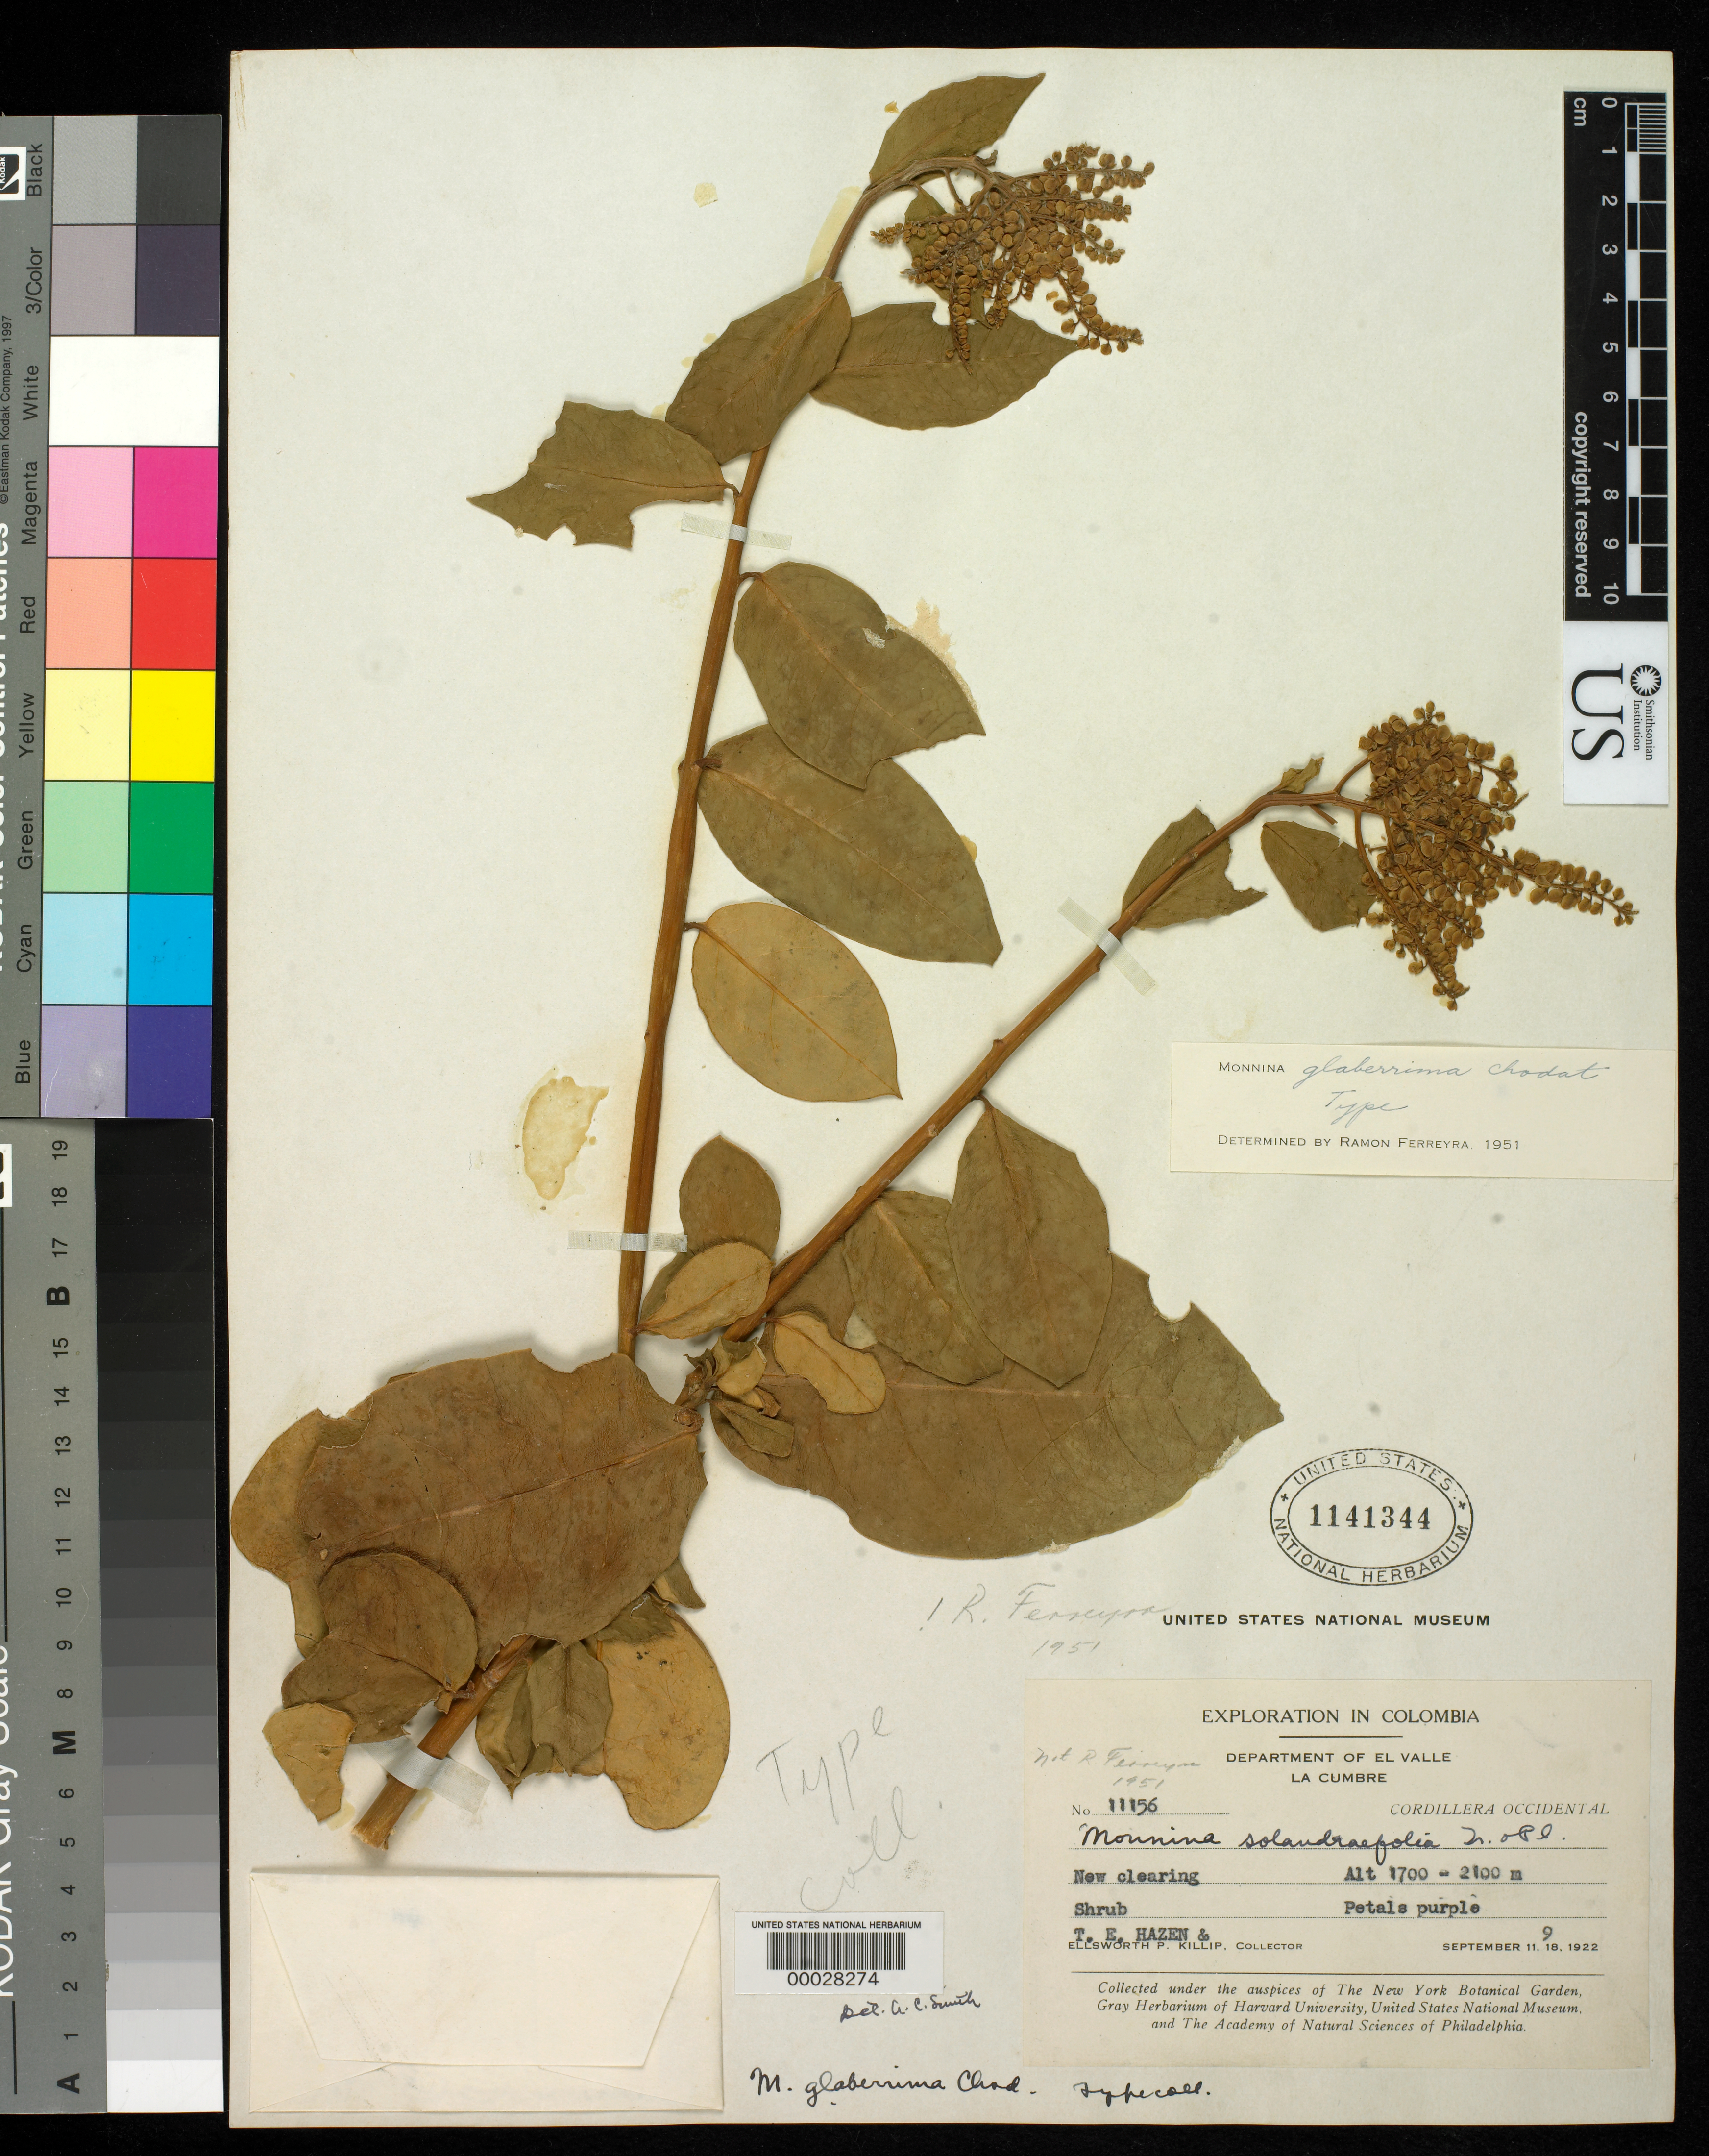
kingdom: Plantae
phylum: Tracheophyta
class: Magnoliopsida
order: Fabales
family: Polygalaceae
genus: Monnina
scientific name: Monnina glaberrima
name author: Chodat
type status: Lectotype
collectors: E. P. Killip & A. C. Smith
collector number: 11156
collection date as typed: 09 Sep 1922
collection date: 1922-09-09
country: Colombia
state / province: Valle del Cauca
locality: La Cumbre.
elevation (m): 1700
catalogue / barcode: US 1141344